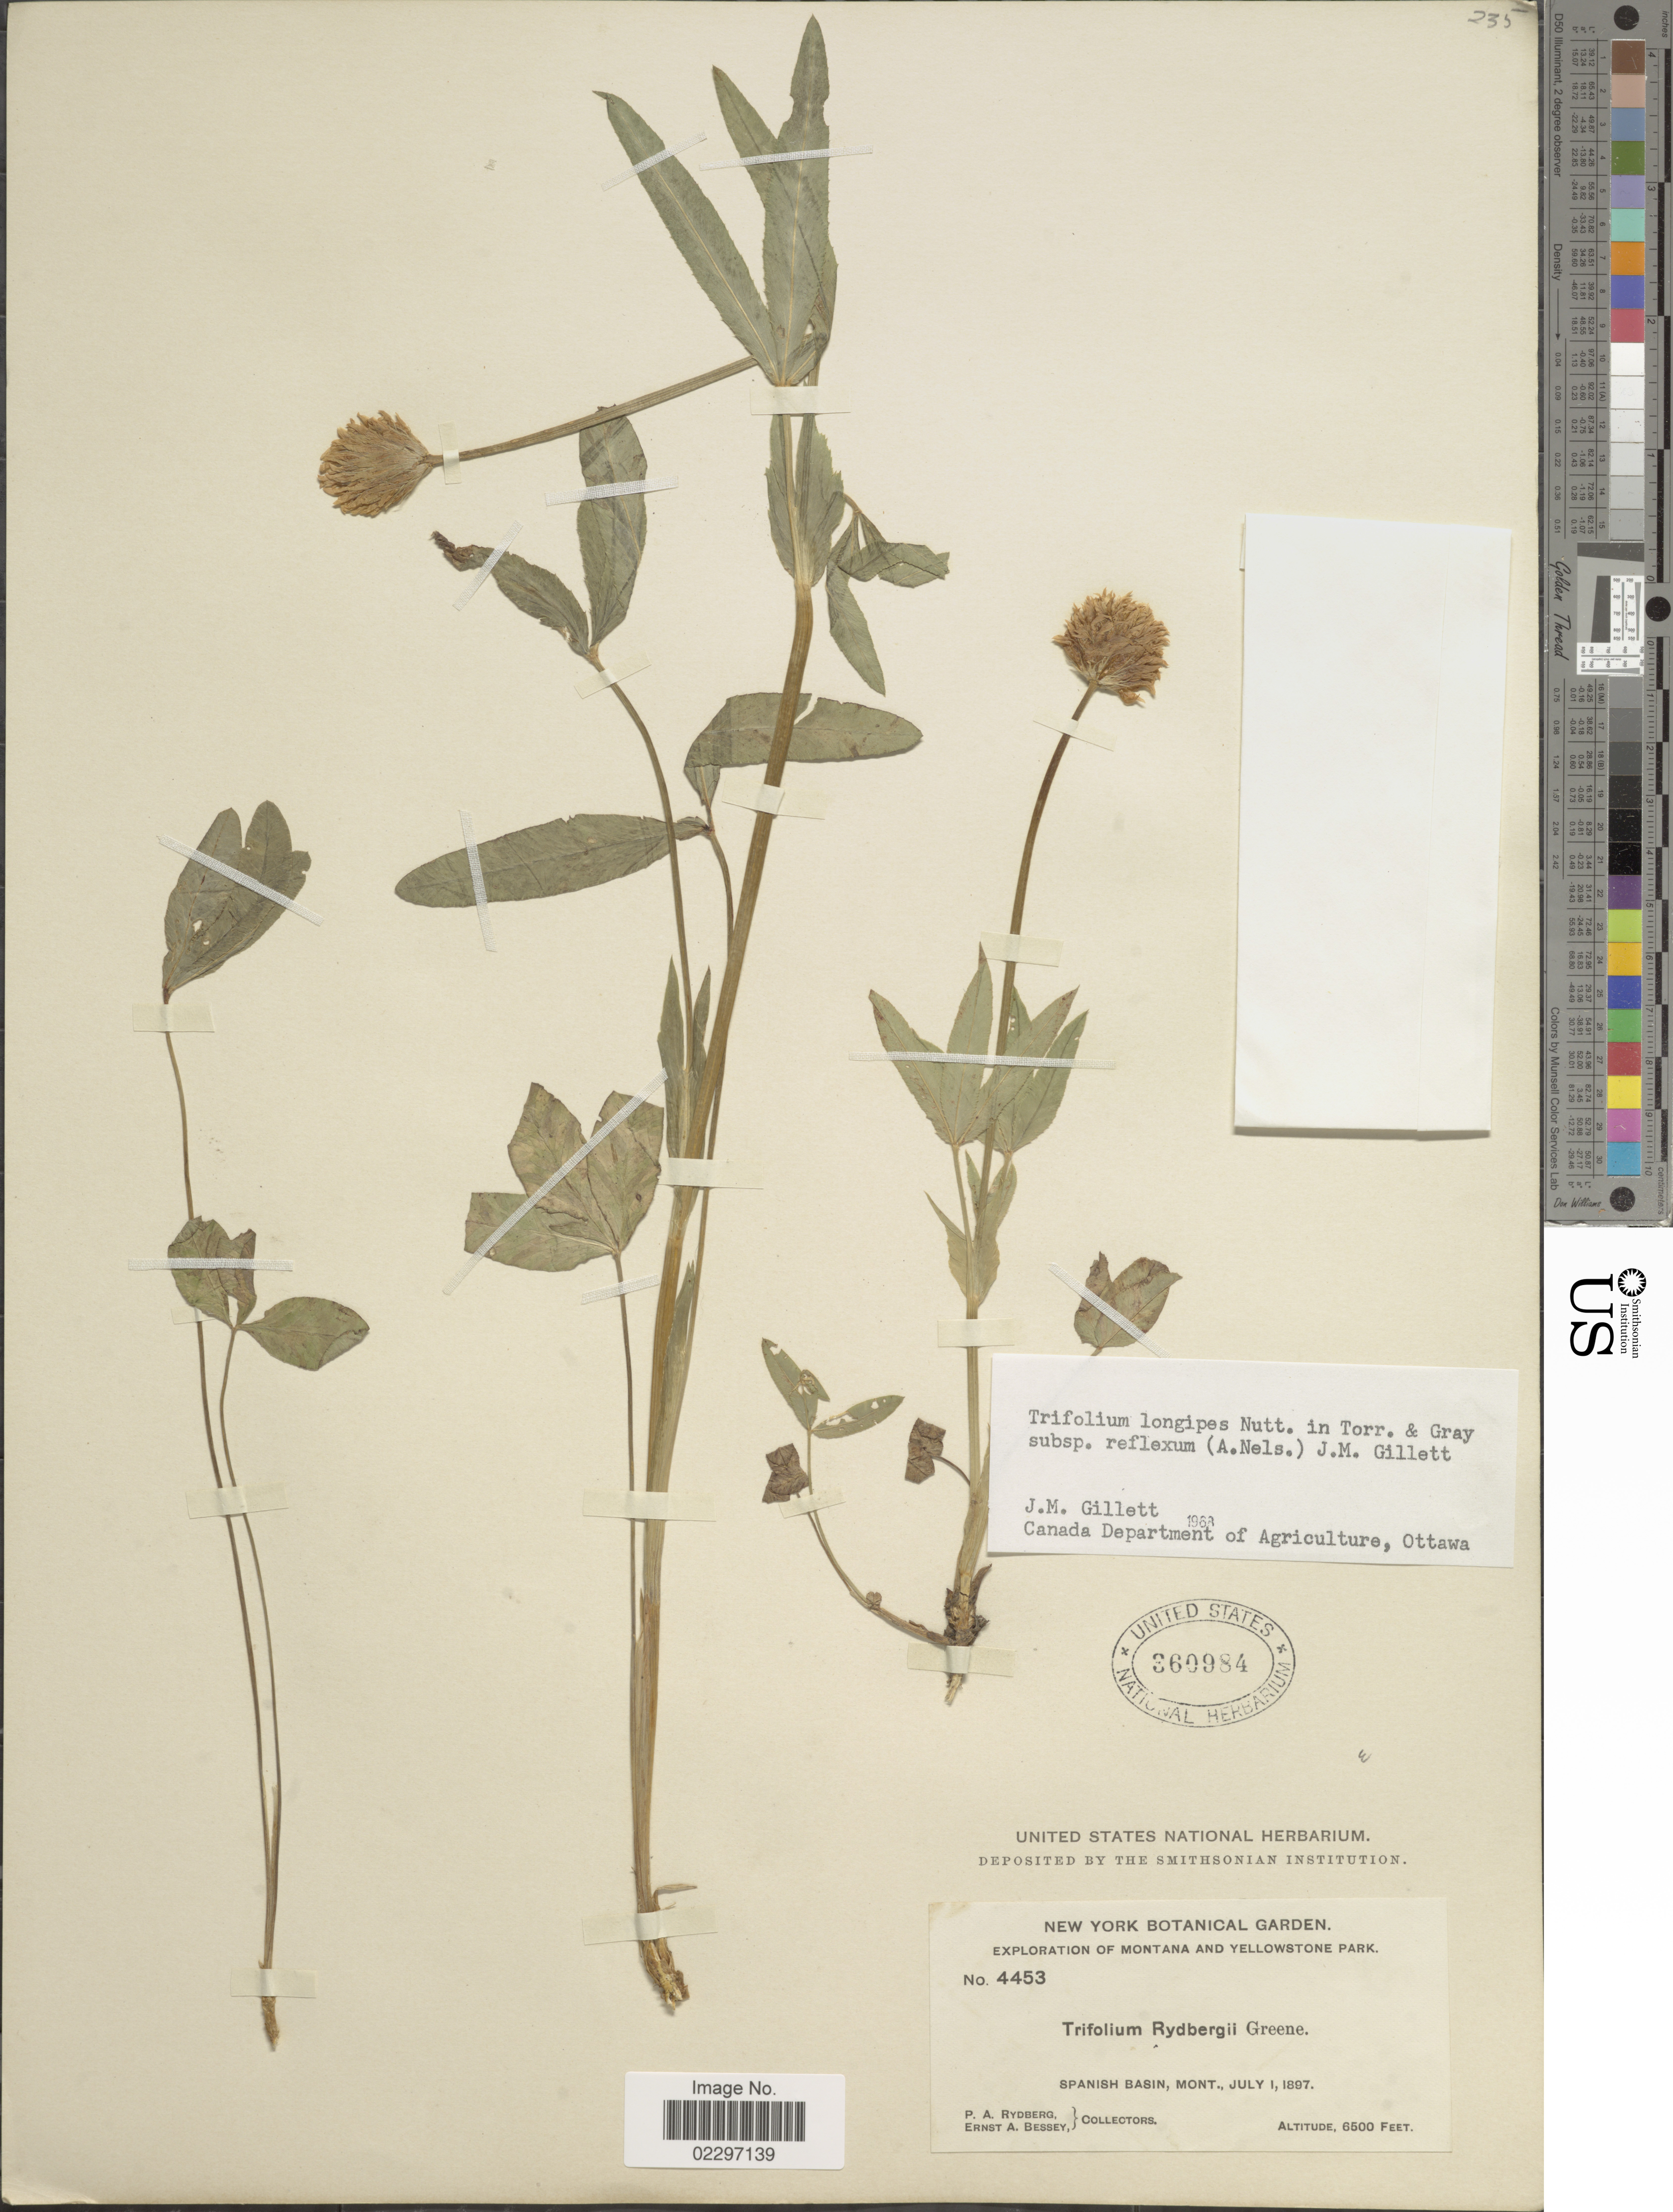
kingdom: Plantae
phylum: Tracheophyta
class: Magnoliopsida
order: Fabales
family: Fabaceae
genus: Trifolium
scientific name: Trifolium longipes subsp. reflexum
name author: (A. Nelson) J.M. Gillet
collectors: P. A. Rydberg & E. A. Bessey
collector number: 4453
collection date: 1897-07-01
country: United States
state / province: Montana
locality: Montana and Yellowstone Park. Spanish Basin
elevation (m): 1981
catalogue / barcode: US 360984